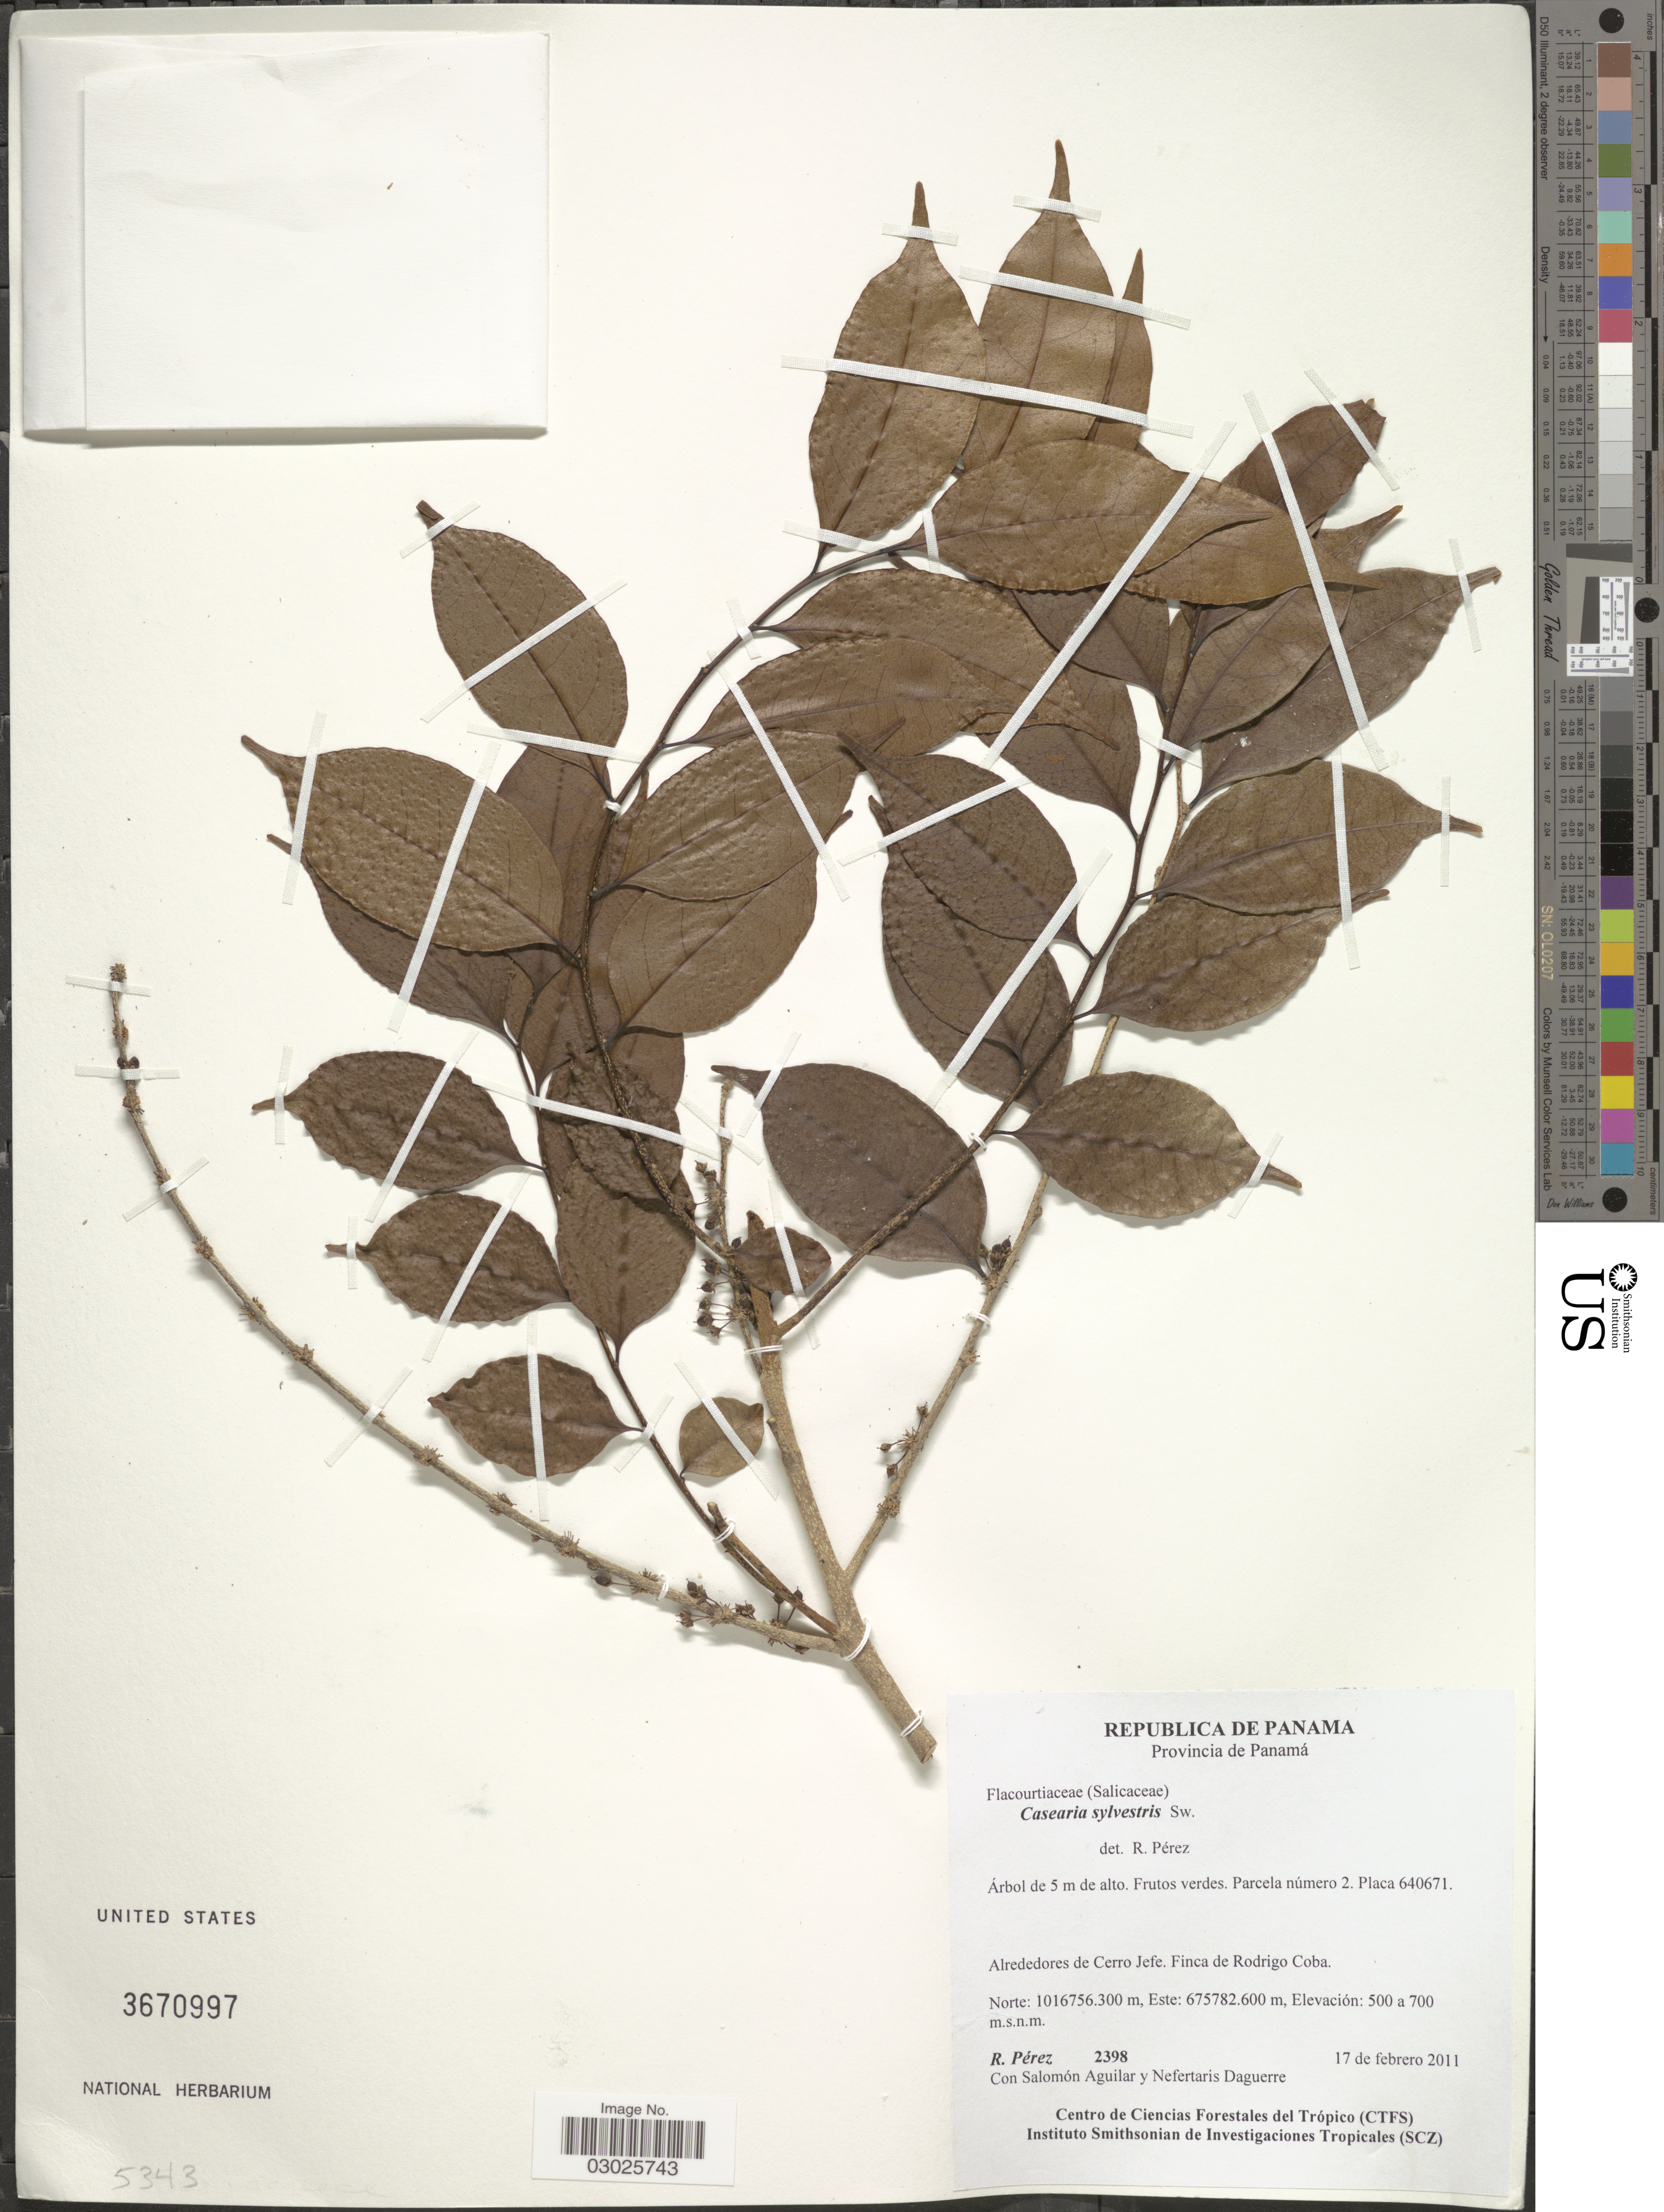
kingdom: Plantae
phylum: Tracheophyta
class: Magnoliopsida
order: Malpighiales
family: Salicaceae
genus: Casearia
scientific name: Casearia sylvestris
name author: Sw.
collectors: R. Perez, S. Aguilar & N. Daguerre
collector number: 2398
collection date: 2011-02-17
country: Panama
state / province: Panamá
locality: Alrededores de Cerro Jefe. Finca de Rodrigo Coba.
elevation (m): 500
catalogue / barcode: US 3670997